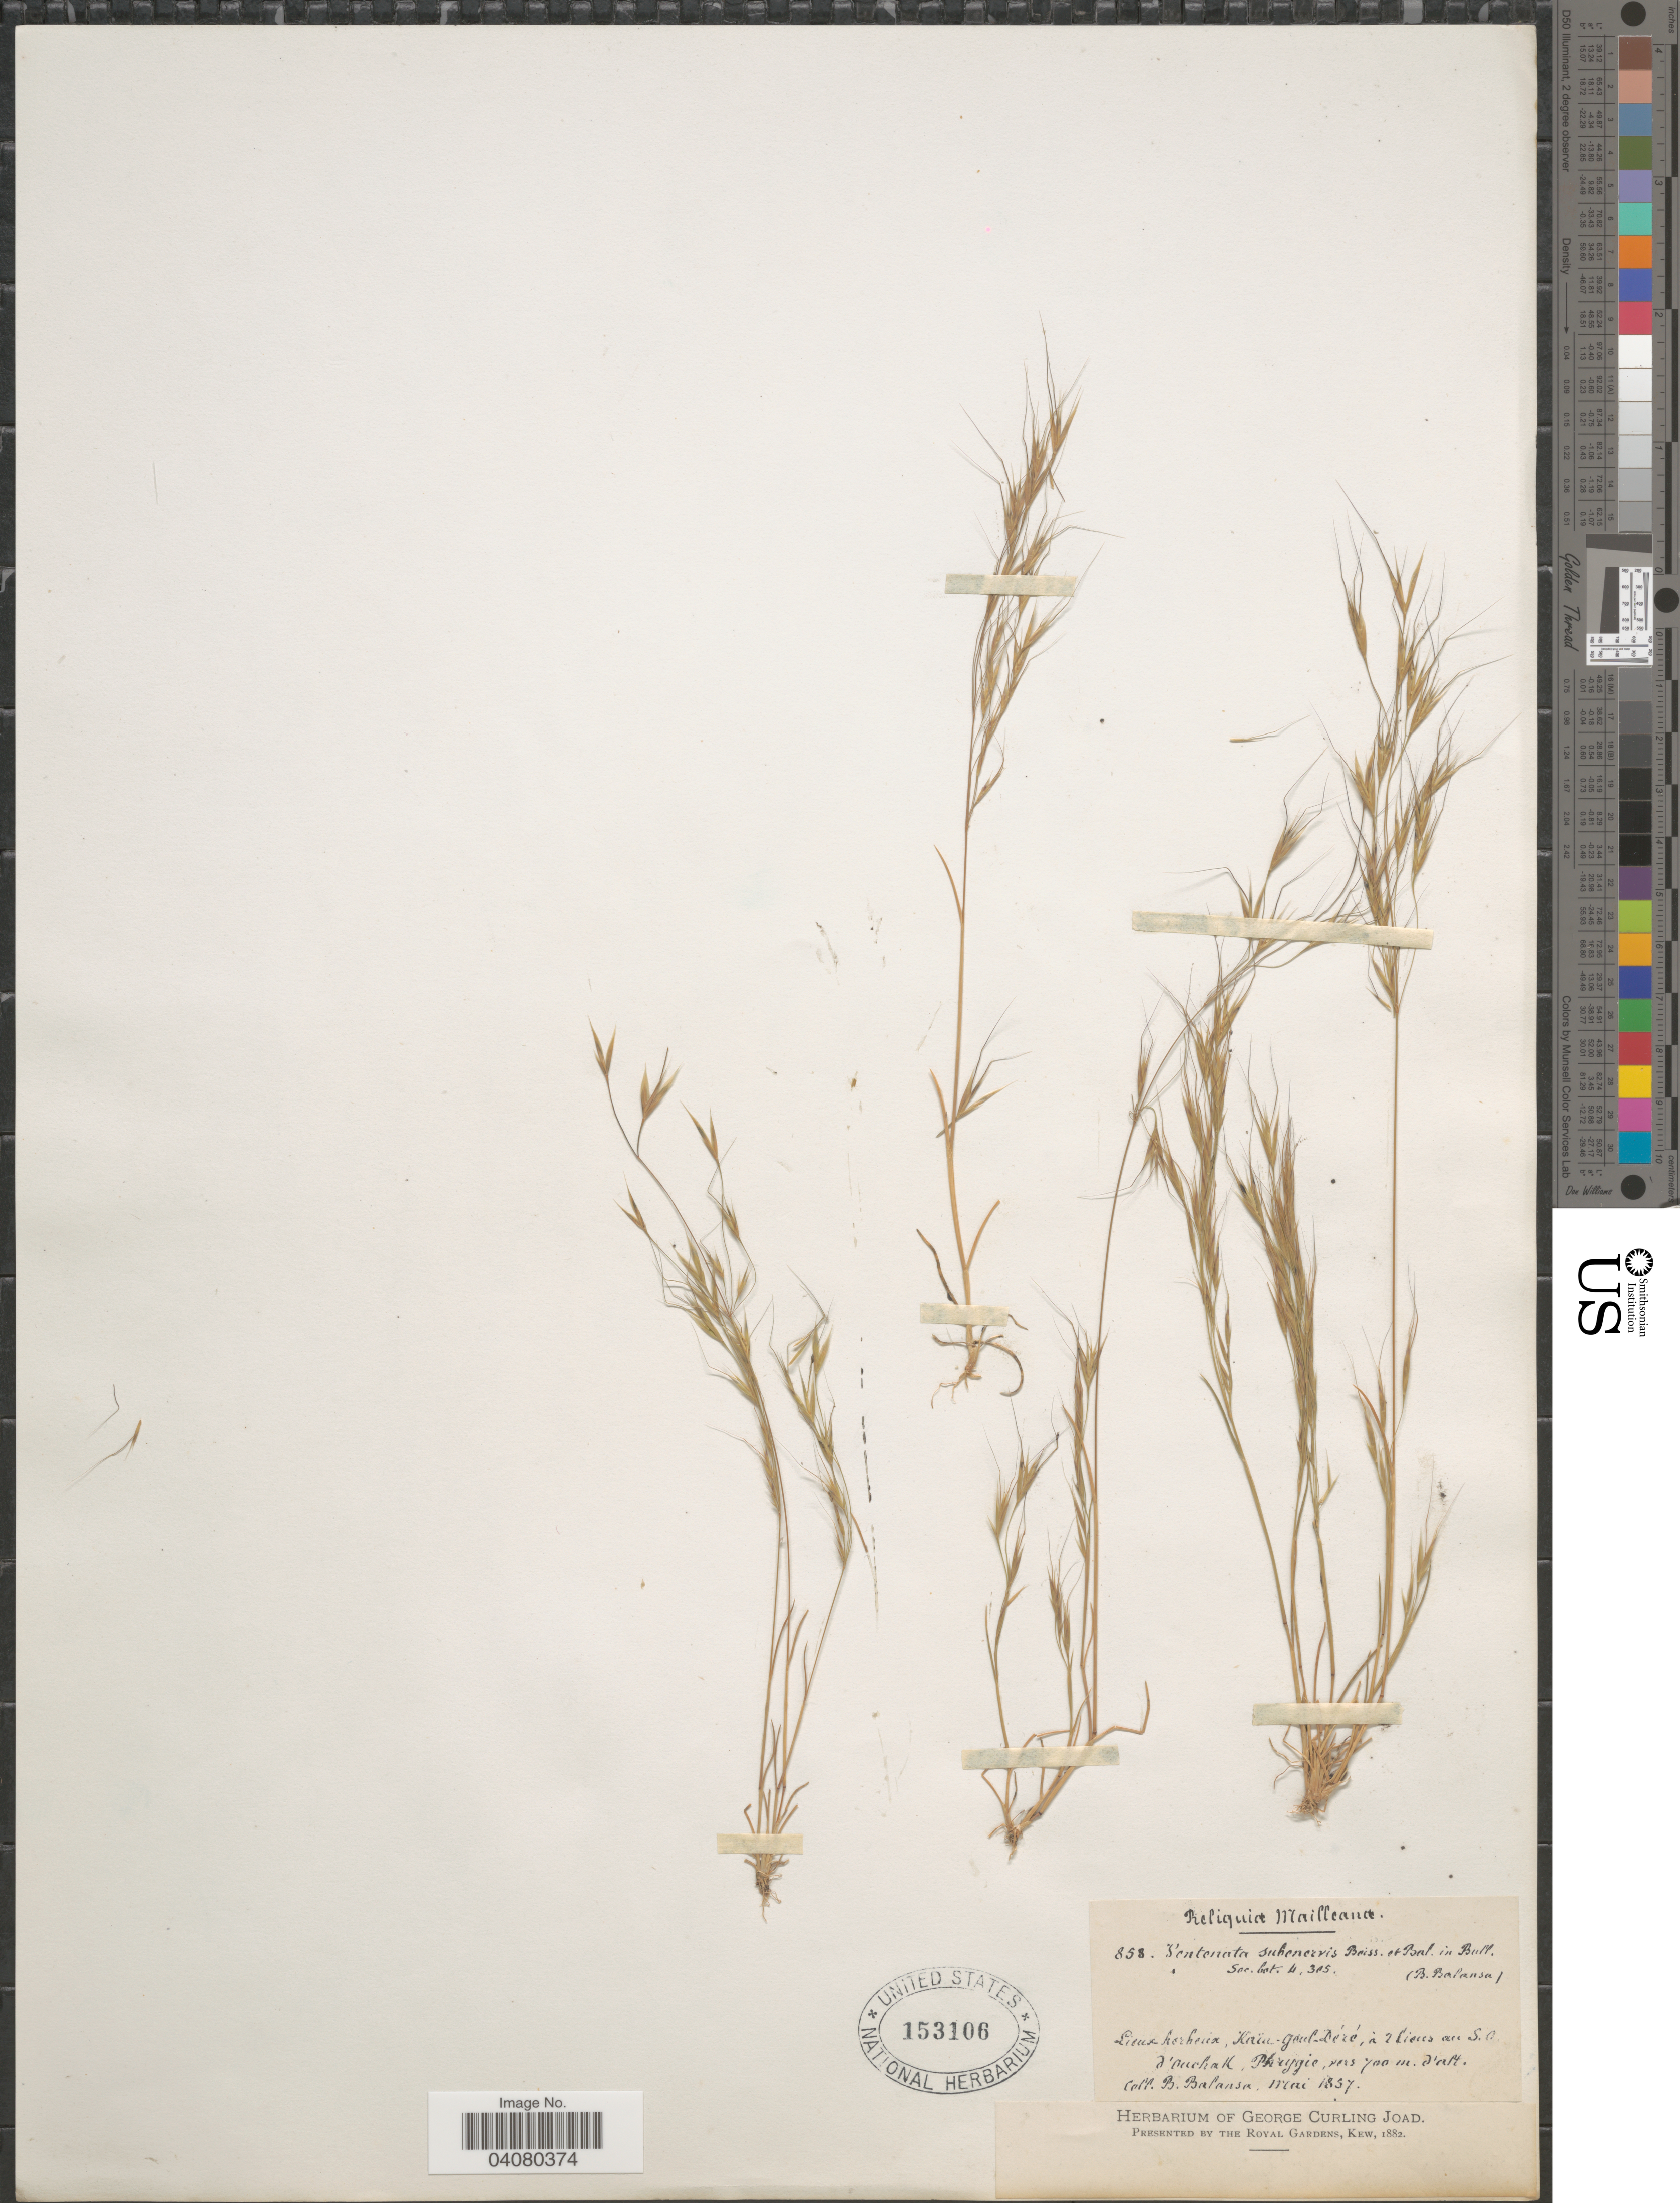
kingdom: Plantae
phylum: Tracheophyta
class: Liliopsida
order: Poales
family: Poaceae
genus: Ventenata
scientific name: Ventenata subenervis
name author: Boiss. & Balansa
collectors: B. Balansa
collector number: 858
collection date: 1857-05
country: Turkey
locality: Lieux herbeux, Kaïn-goul-Déré, à 2 lieus au S.O. d'Ouchak, Phrygie.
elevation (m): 700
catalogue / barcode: US 153106